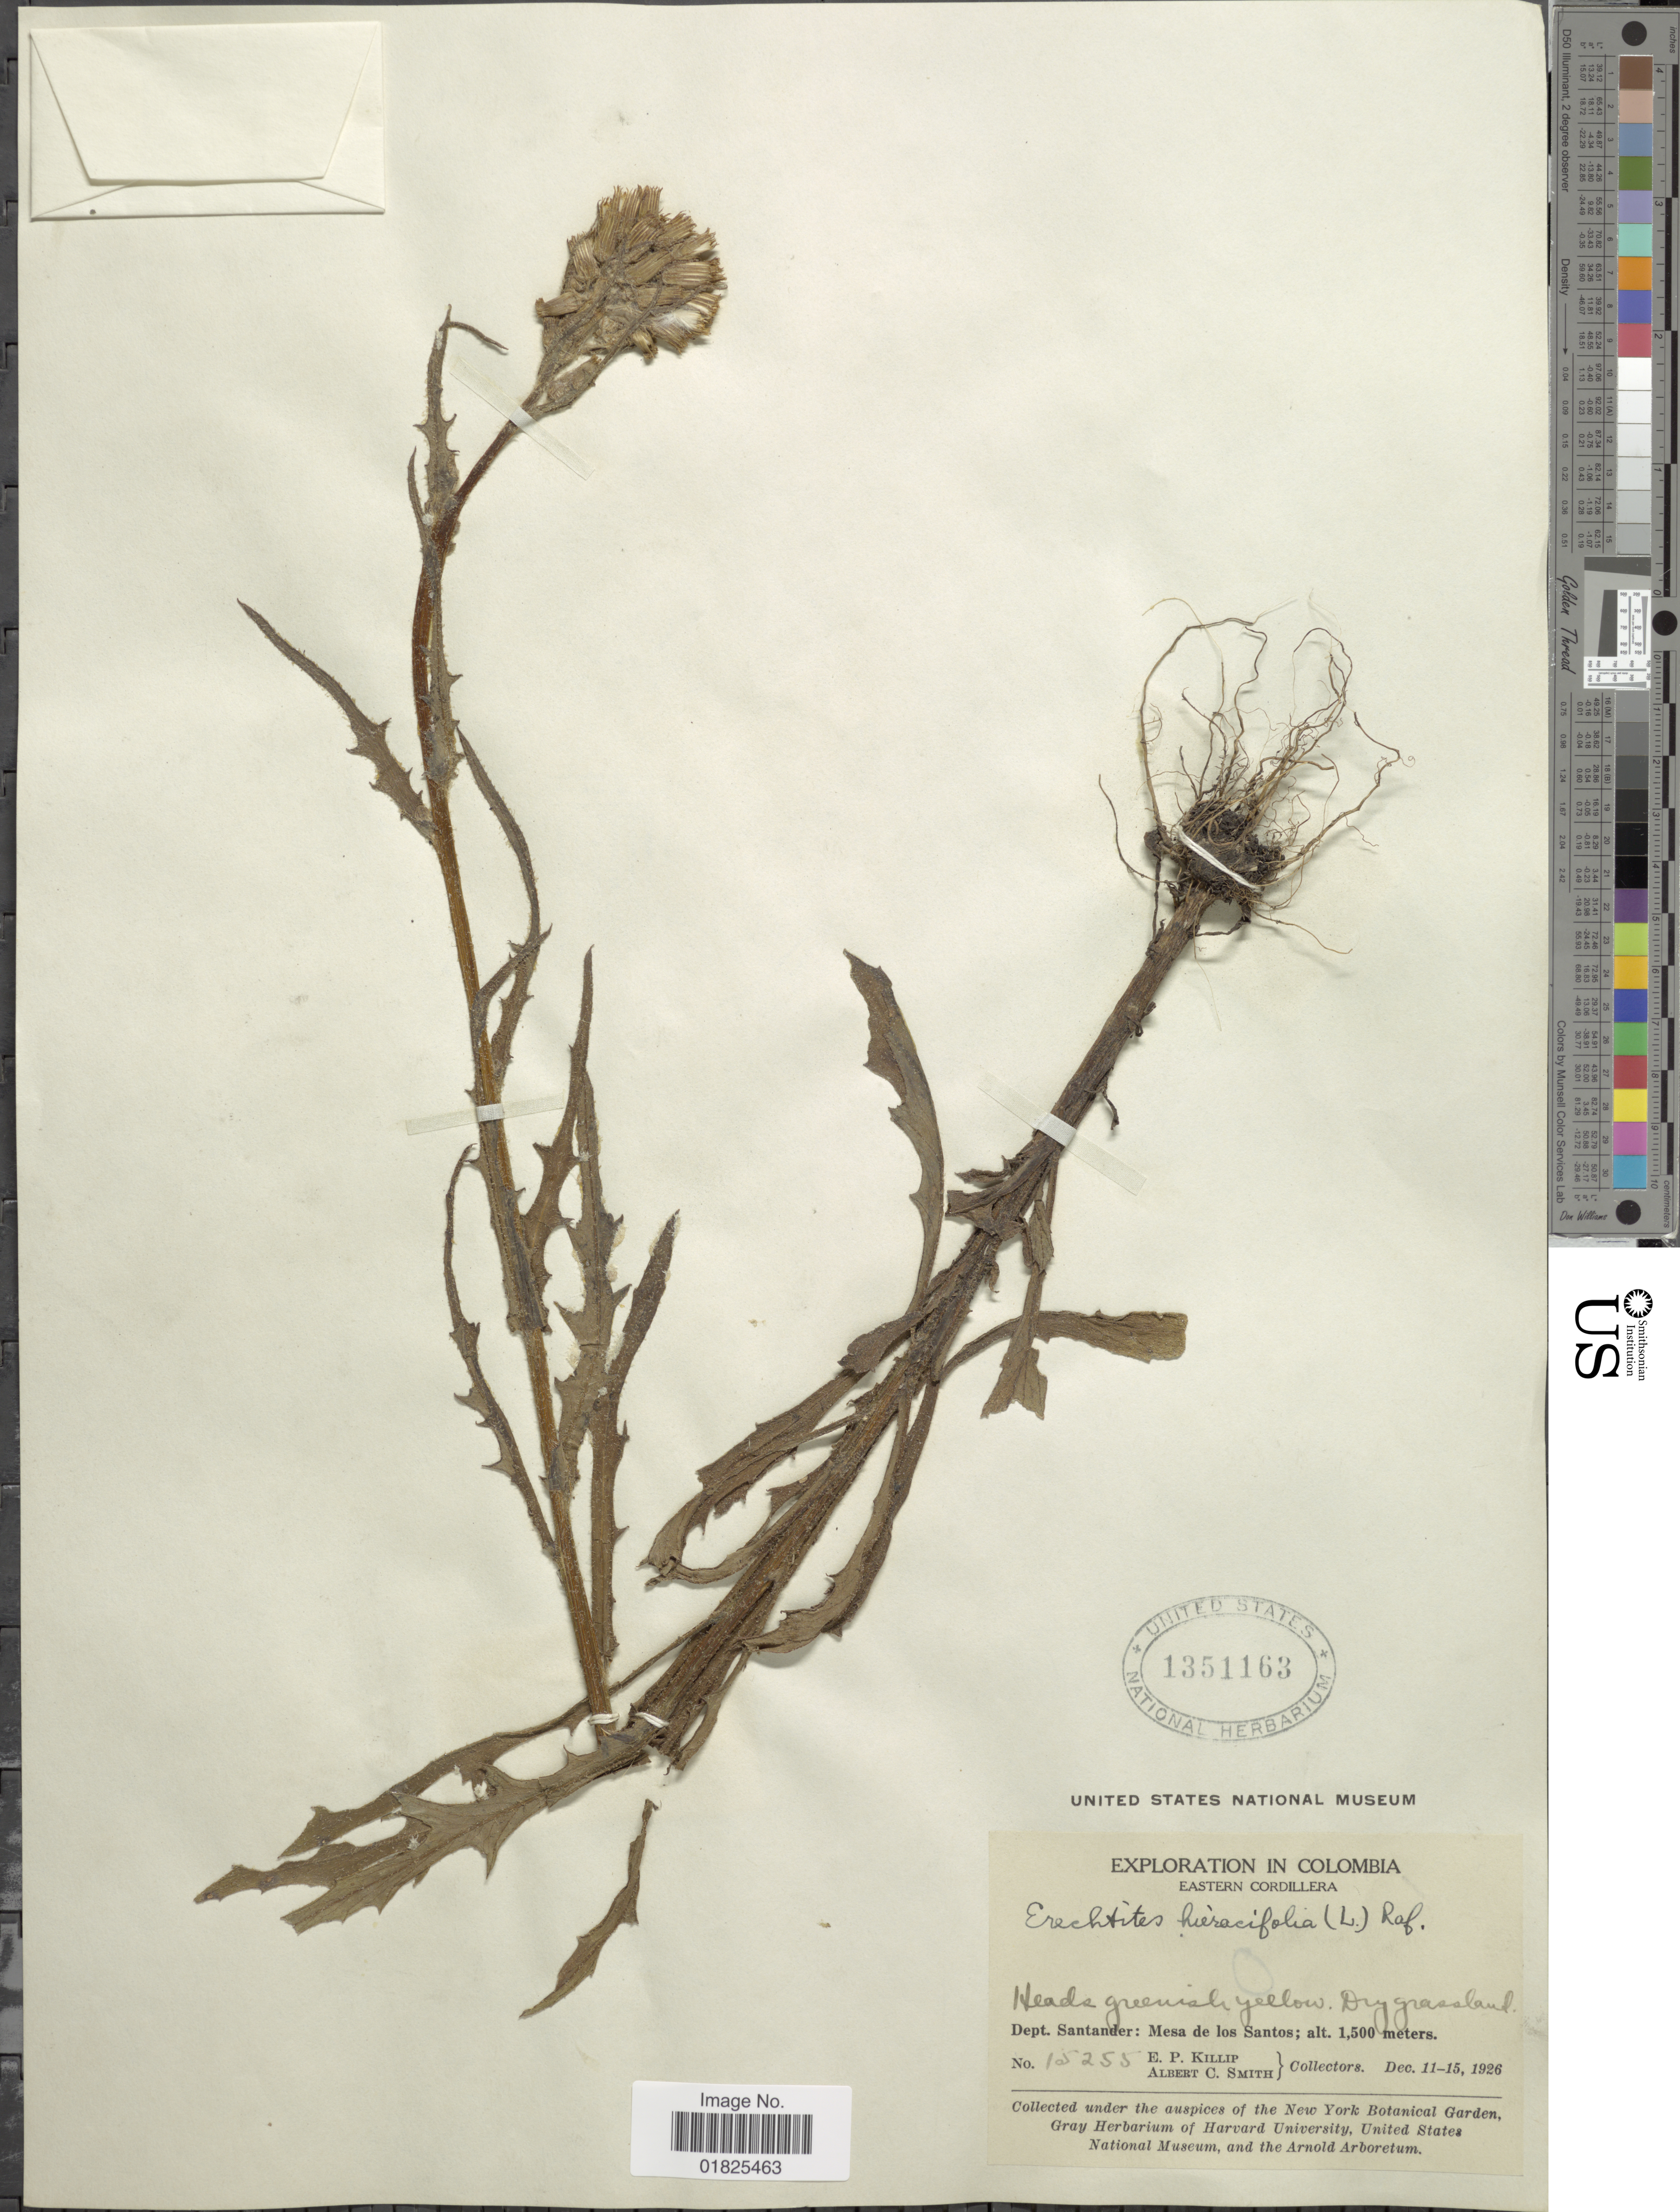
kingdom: Plantae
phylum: Tracheophyta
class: Magnoliopsida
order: Asterales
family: Asteraceae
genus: Erechtites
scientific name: Erechtites hieraciifolius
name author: (L.) Raf. ex DC.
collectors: E. P. Killip & A. C. Smith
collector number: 15255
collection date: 1926-12-11/1926-12-15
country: Colombia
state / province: Santander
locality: Eastern Cordillera: Mesa de los Santos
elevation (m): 1500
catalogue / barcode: US 1351163